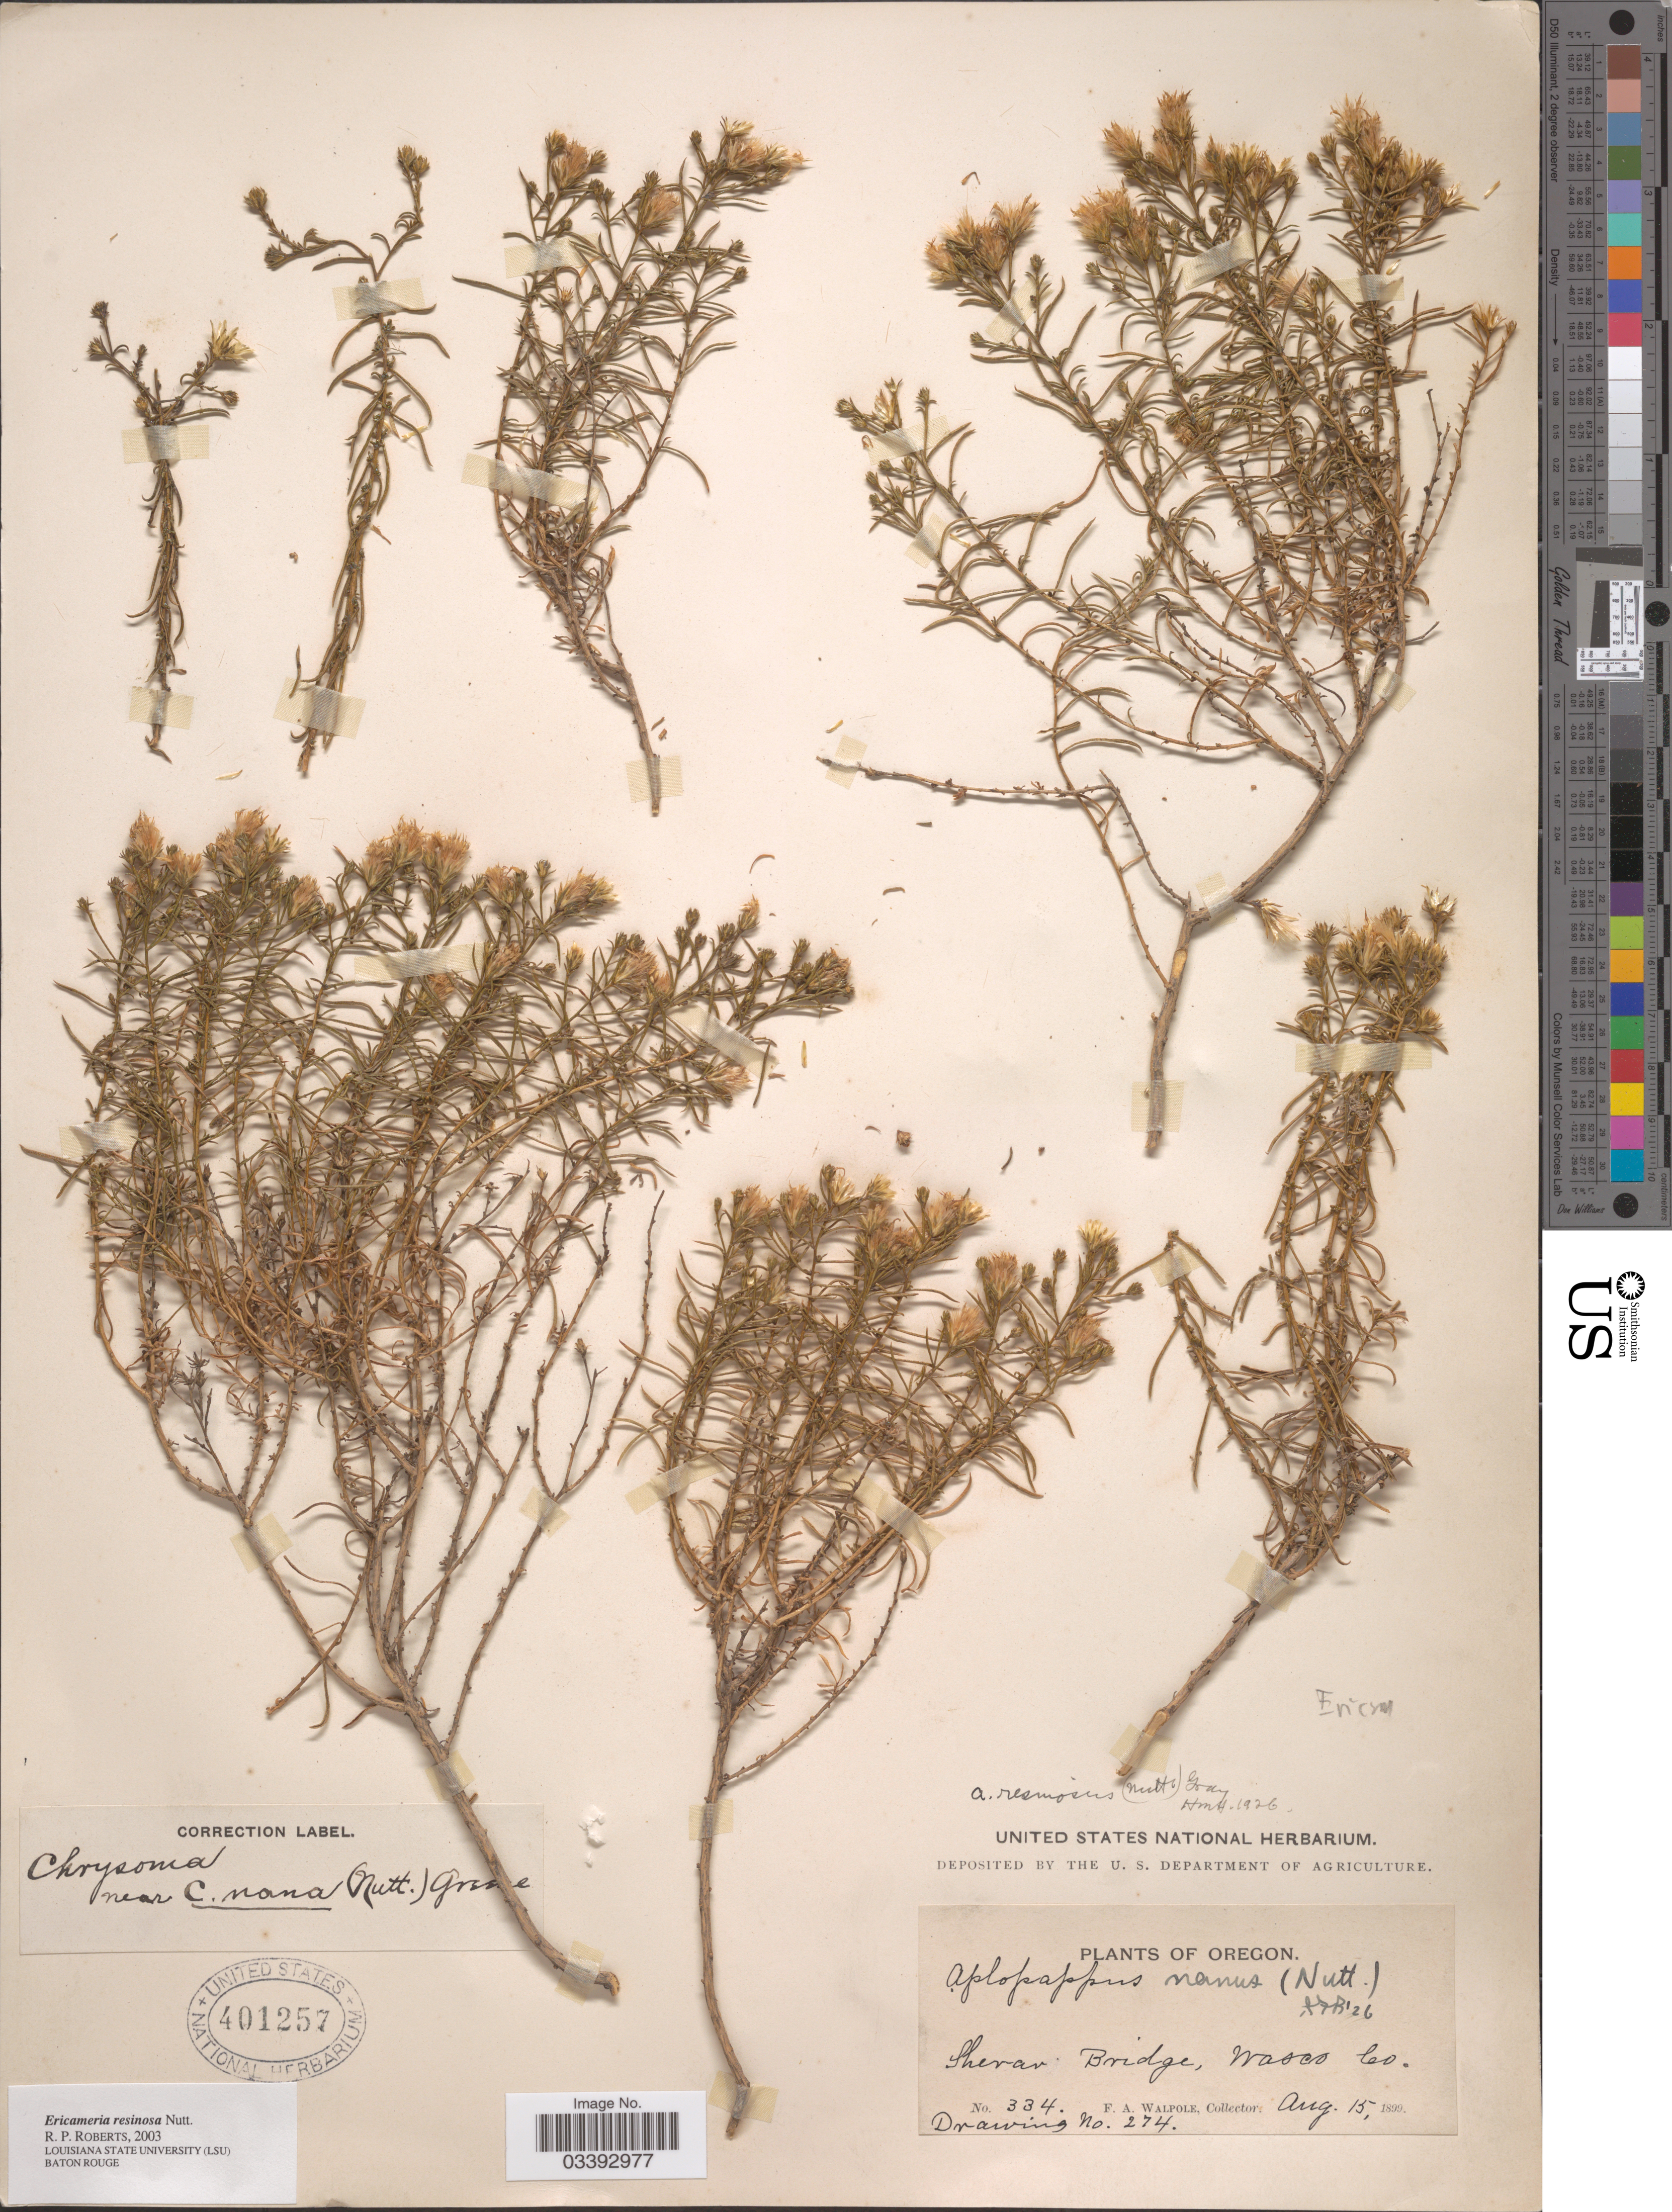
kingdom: Plantae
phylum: Tracheophyta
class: Magnoliopsida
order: Asterales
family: Asteraceae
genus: Ericameria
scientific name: Ericameria resinosa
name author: Nutt.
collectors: F. Walpole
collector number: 334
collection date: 1899-08-15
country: United States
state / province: Oregon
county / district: Wasco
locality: Sherar Bridge, Wasco Co.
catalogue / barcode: US 401257